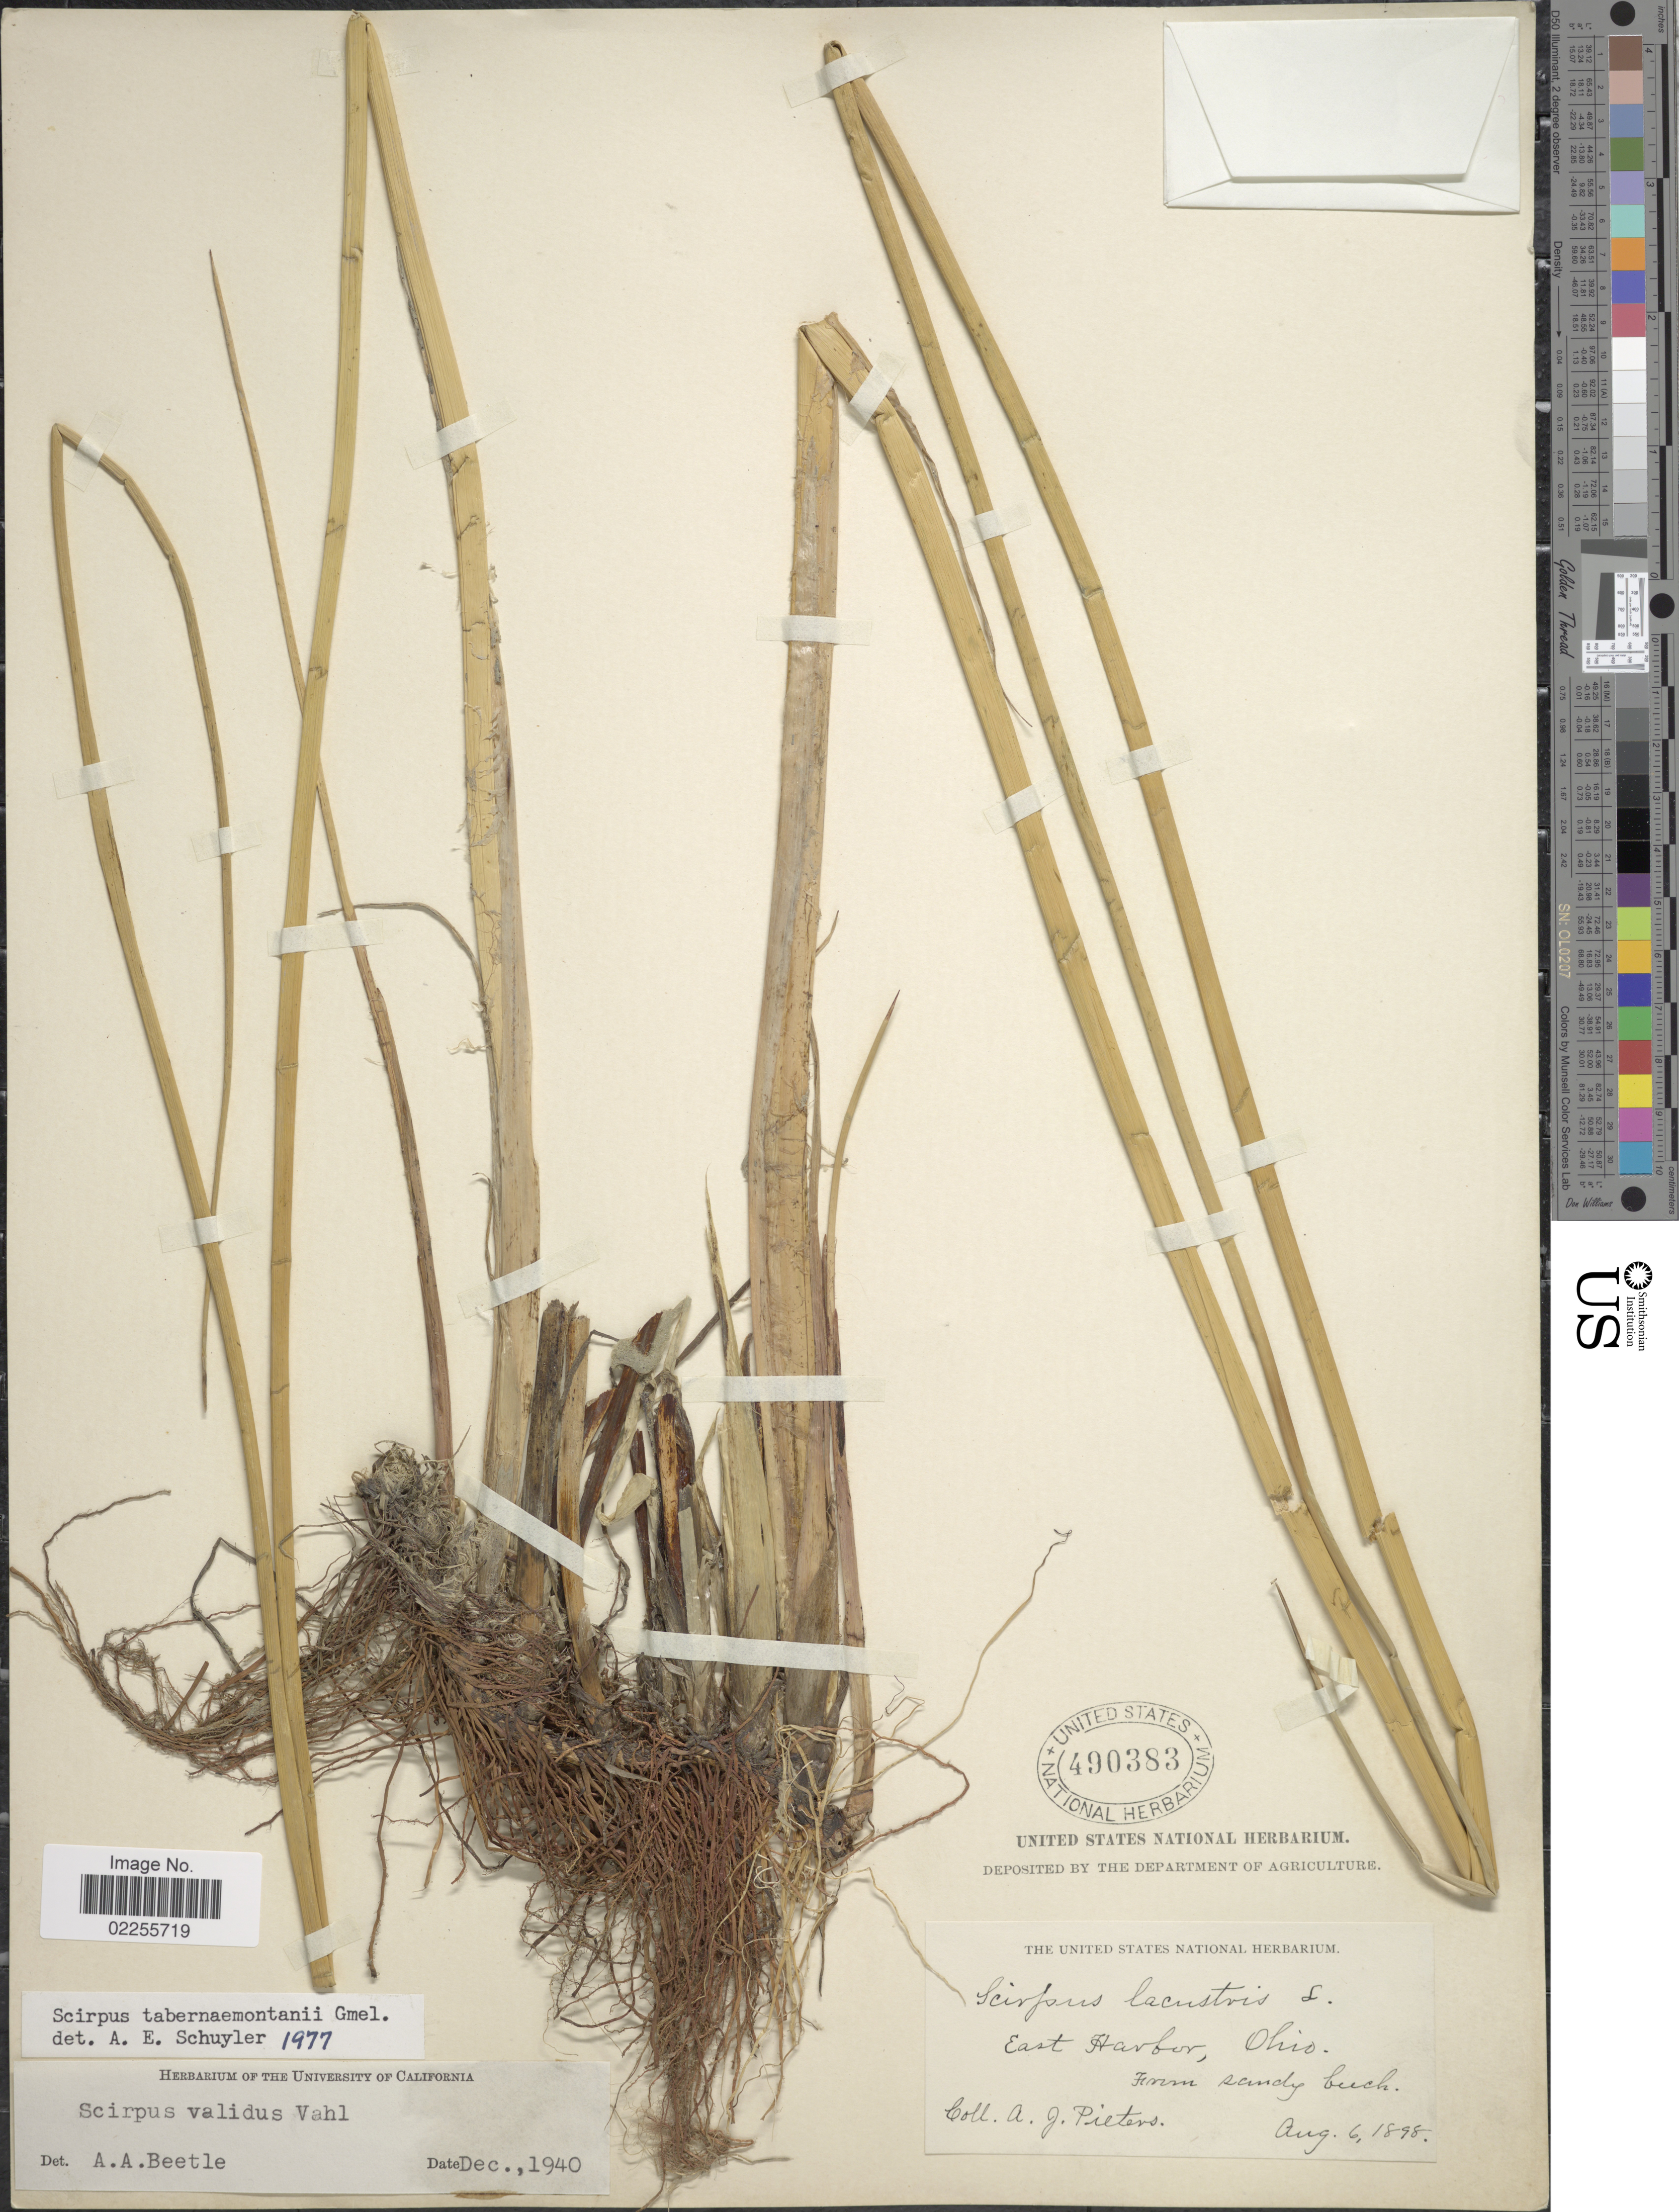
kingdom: Plantae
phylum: Tracheophyta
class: Liliopsida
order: Poales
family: Cyperaceae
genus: Schoenoplectus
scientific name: Schoenoplectus tabernaemontani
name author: (C.C. Gmel.) Palla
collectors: A. Pieters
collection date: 1898-08-06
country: United States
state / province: Ohio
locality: East Harbor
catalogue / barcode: US 490383